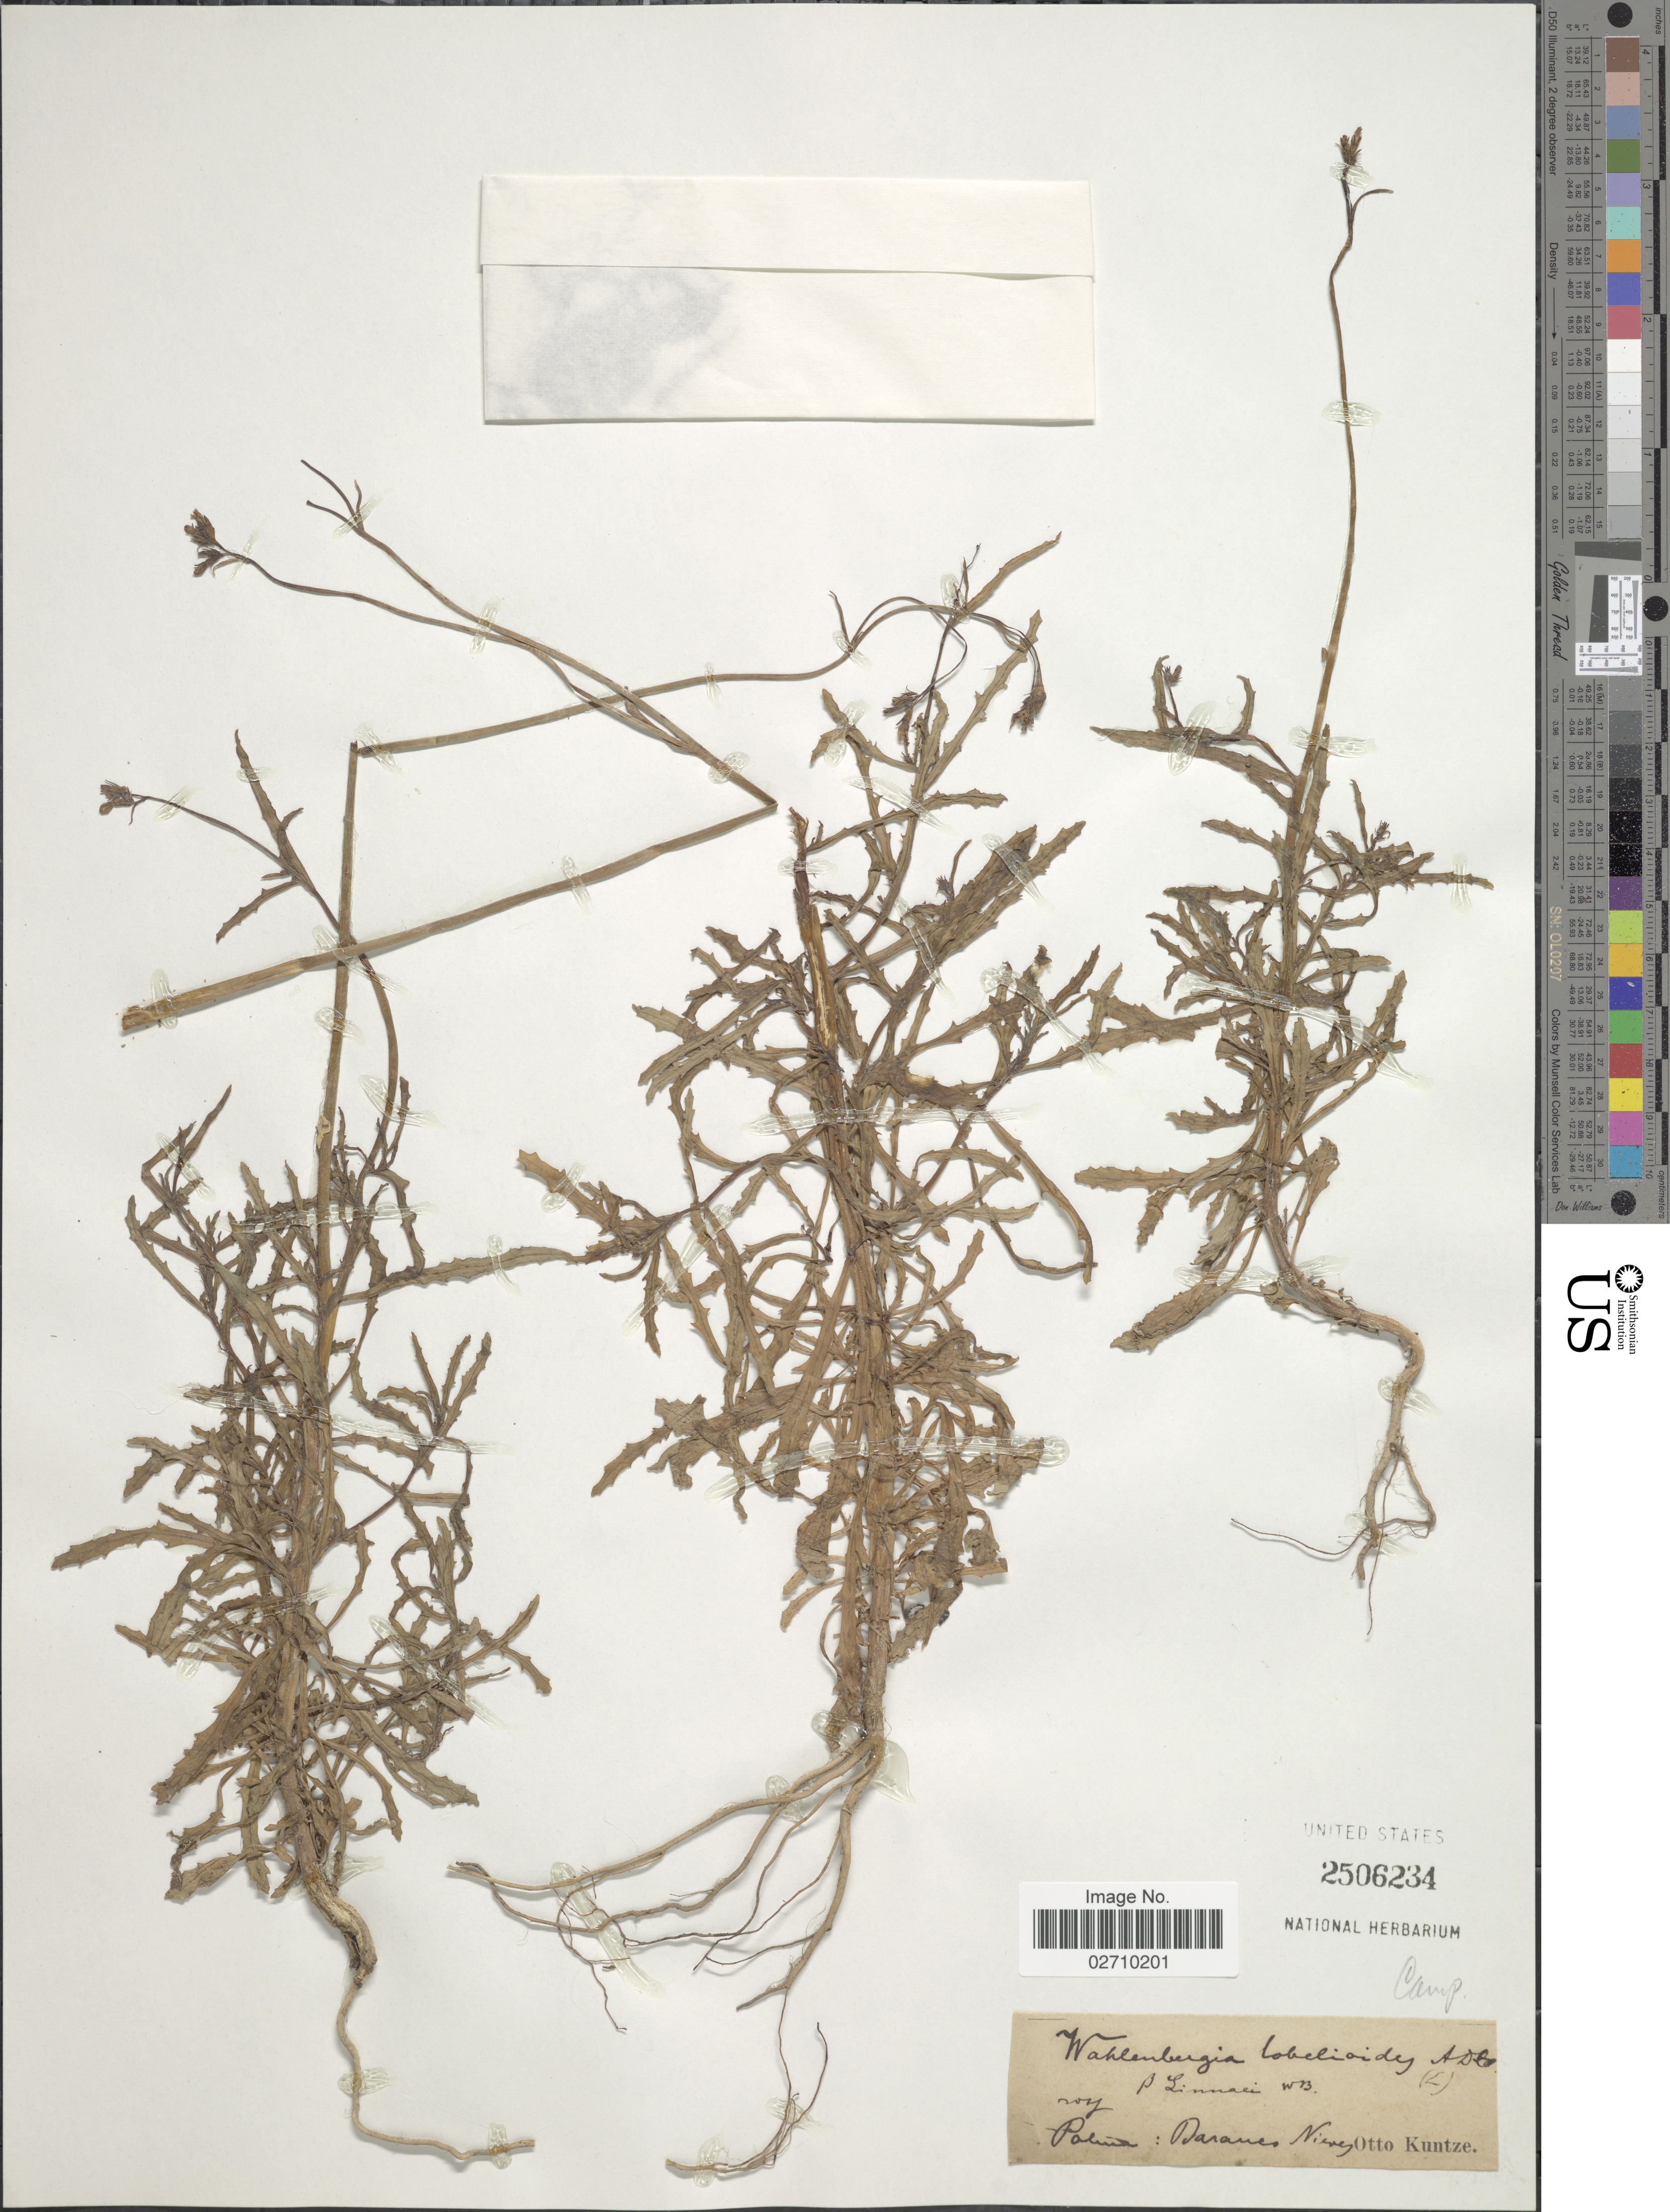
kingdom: Plantae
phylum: Tracheophyta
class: Magnoliopsida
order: Asterales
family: Campanulaceae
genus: Wahlenbergia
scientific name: Wahlenbergia lobelioides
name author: (L. f.) Link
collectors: C.E.O. Kuntze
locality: Palina: Daranes Nieves. [interpreted]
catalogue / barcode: US 2506234